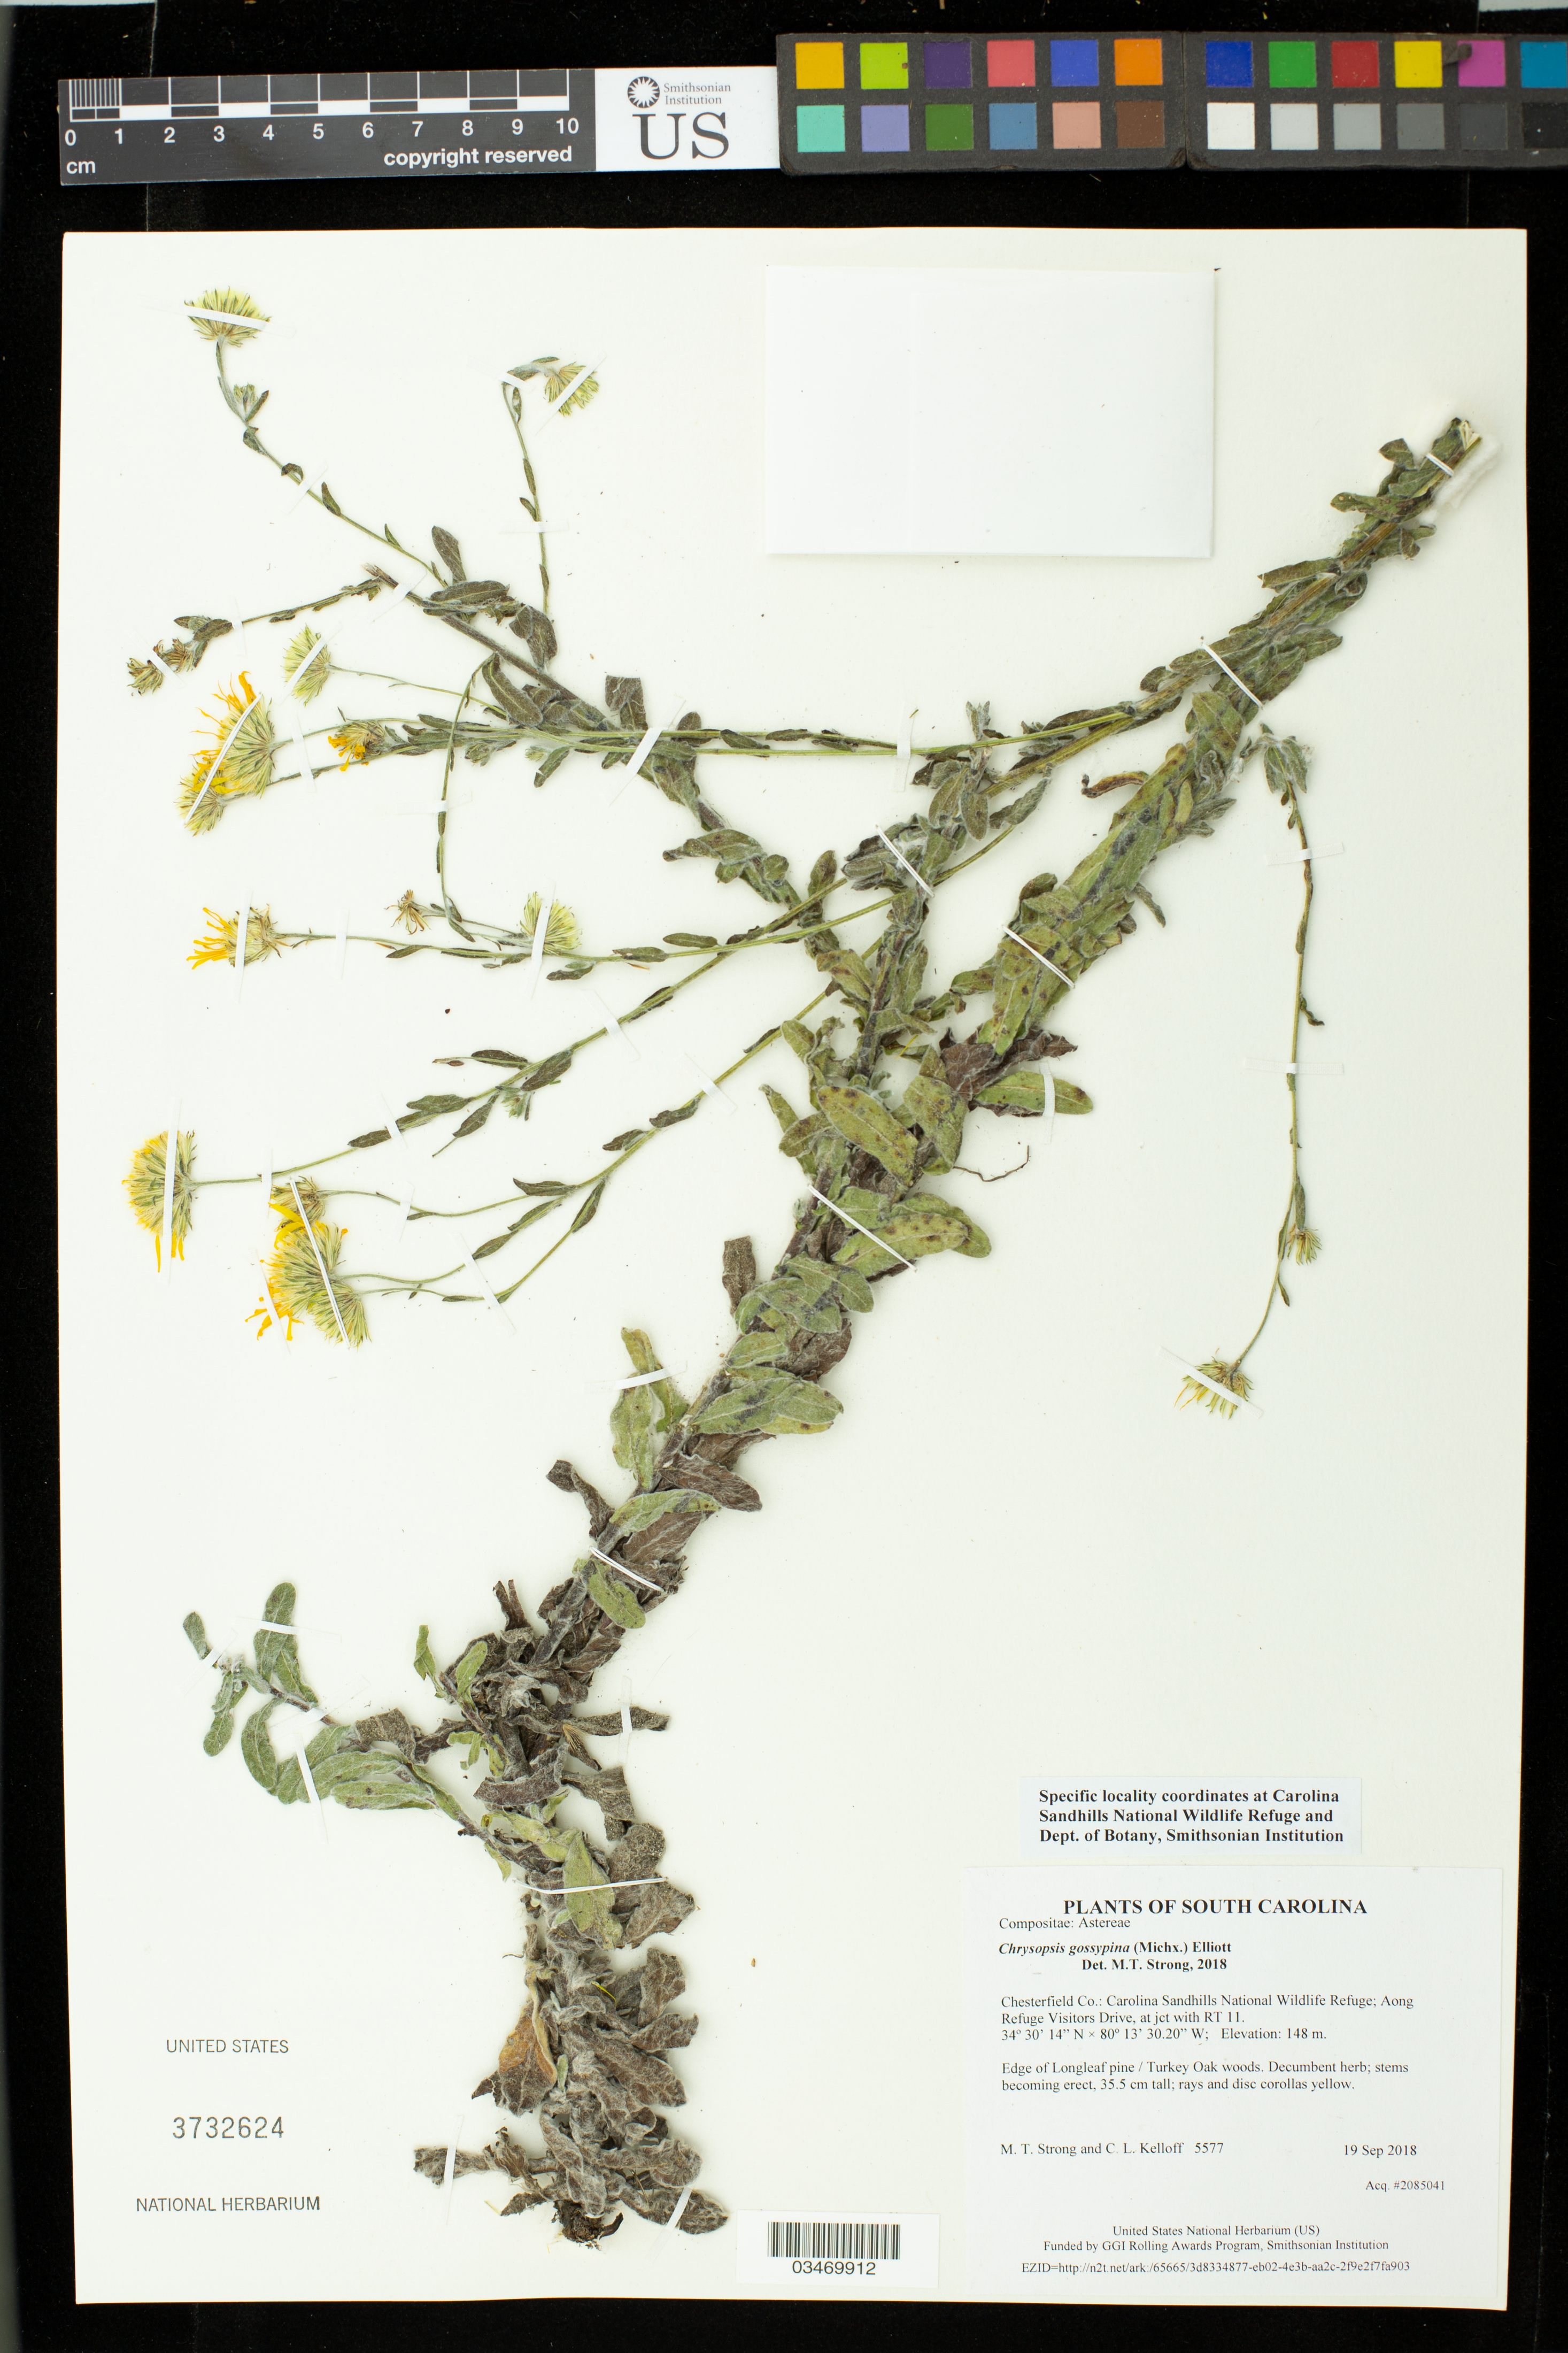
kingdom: Plantae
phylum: Tracheophyta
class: Magnoliopsida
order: Asterales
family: Asteraceae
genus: Chrysopsis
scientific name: Chrysopsis gossypina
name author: (Michx.) Elliott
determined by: Strong, M. T., (US), Smithsonian Institution - National Museum of Natural History (UNITED STATES)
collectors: M. T. Strong & C. L. Kelloff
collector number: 5577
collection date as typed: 19 Sep 2018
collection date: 2018-09-19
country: United States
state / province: South Carolina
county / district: Chesterfield Co.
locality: Carolina Sandhills National Wildlife Refuge; Edge of Long leaf Pine/Turkey Oak woods along Refuge Visitors Drive, at jct with RT 11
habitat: Longleaf pine / Turkey Oak woods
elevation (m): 148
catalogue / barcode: US 3732624